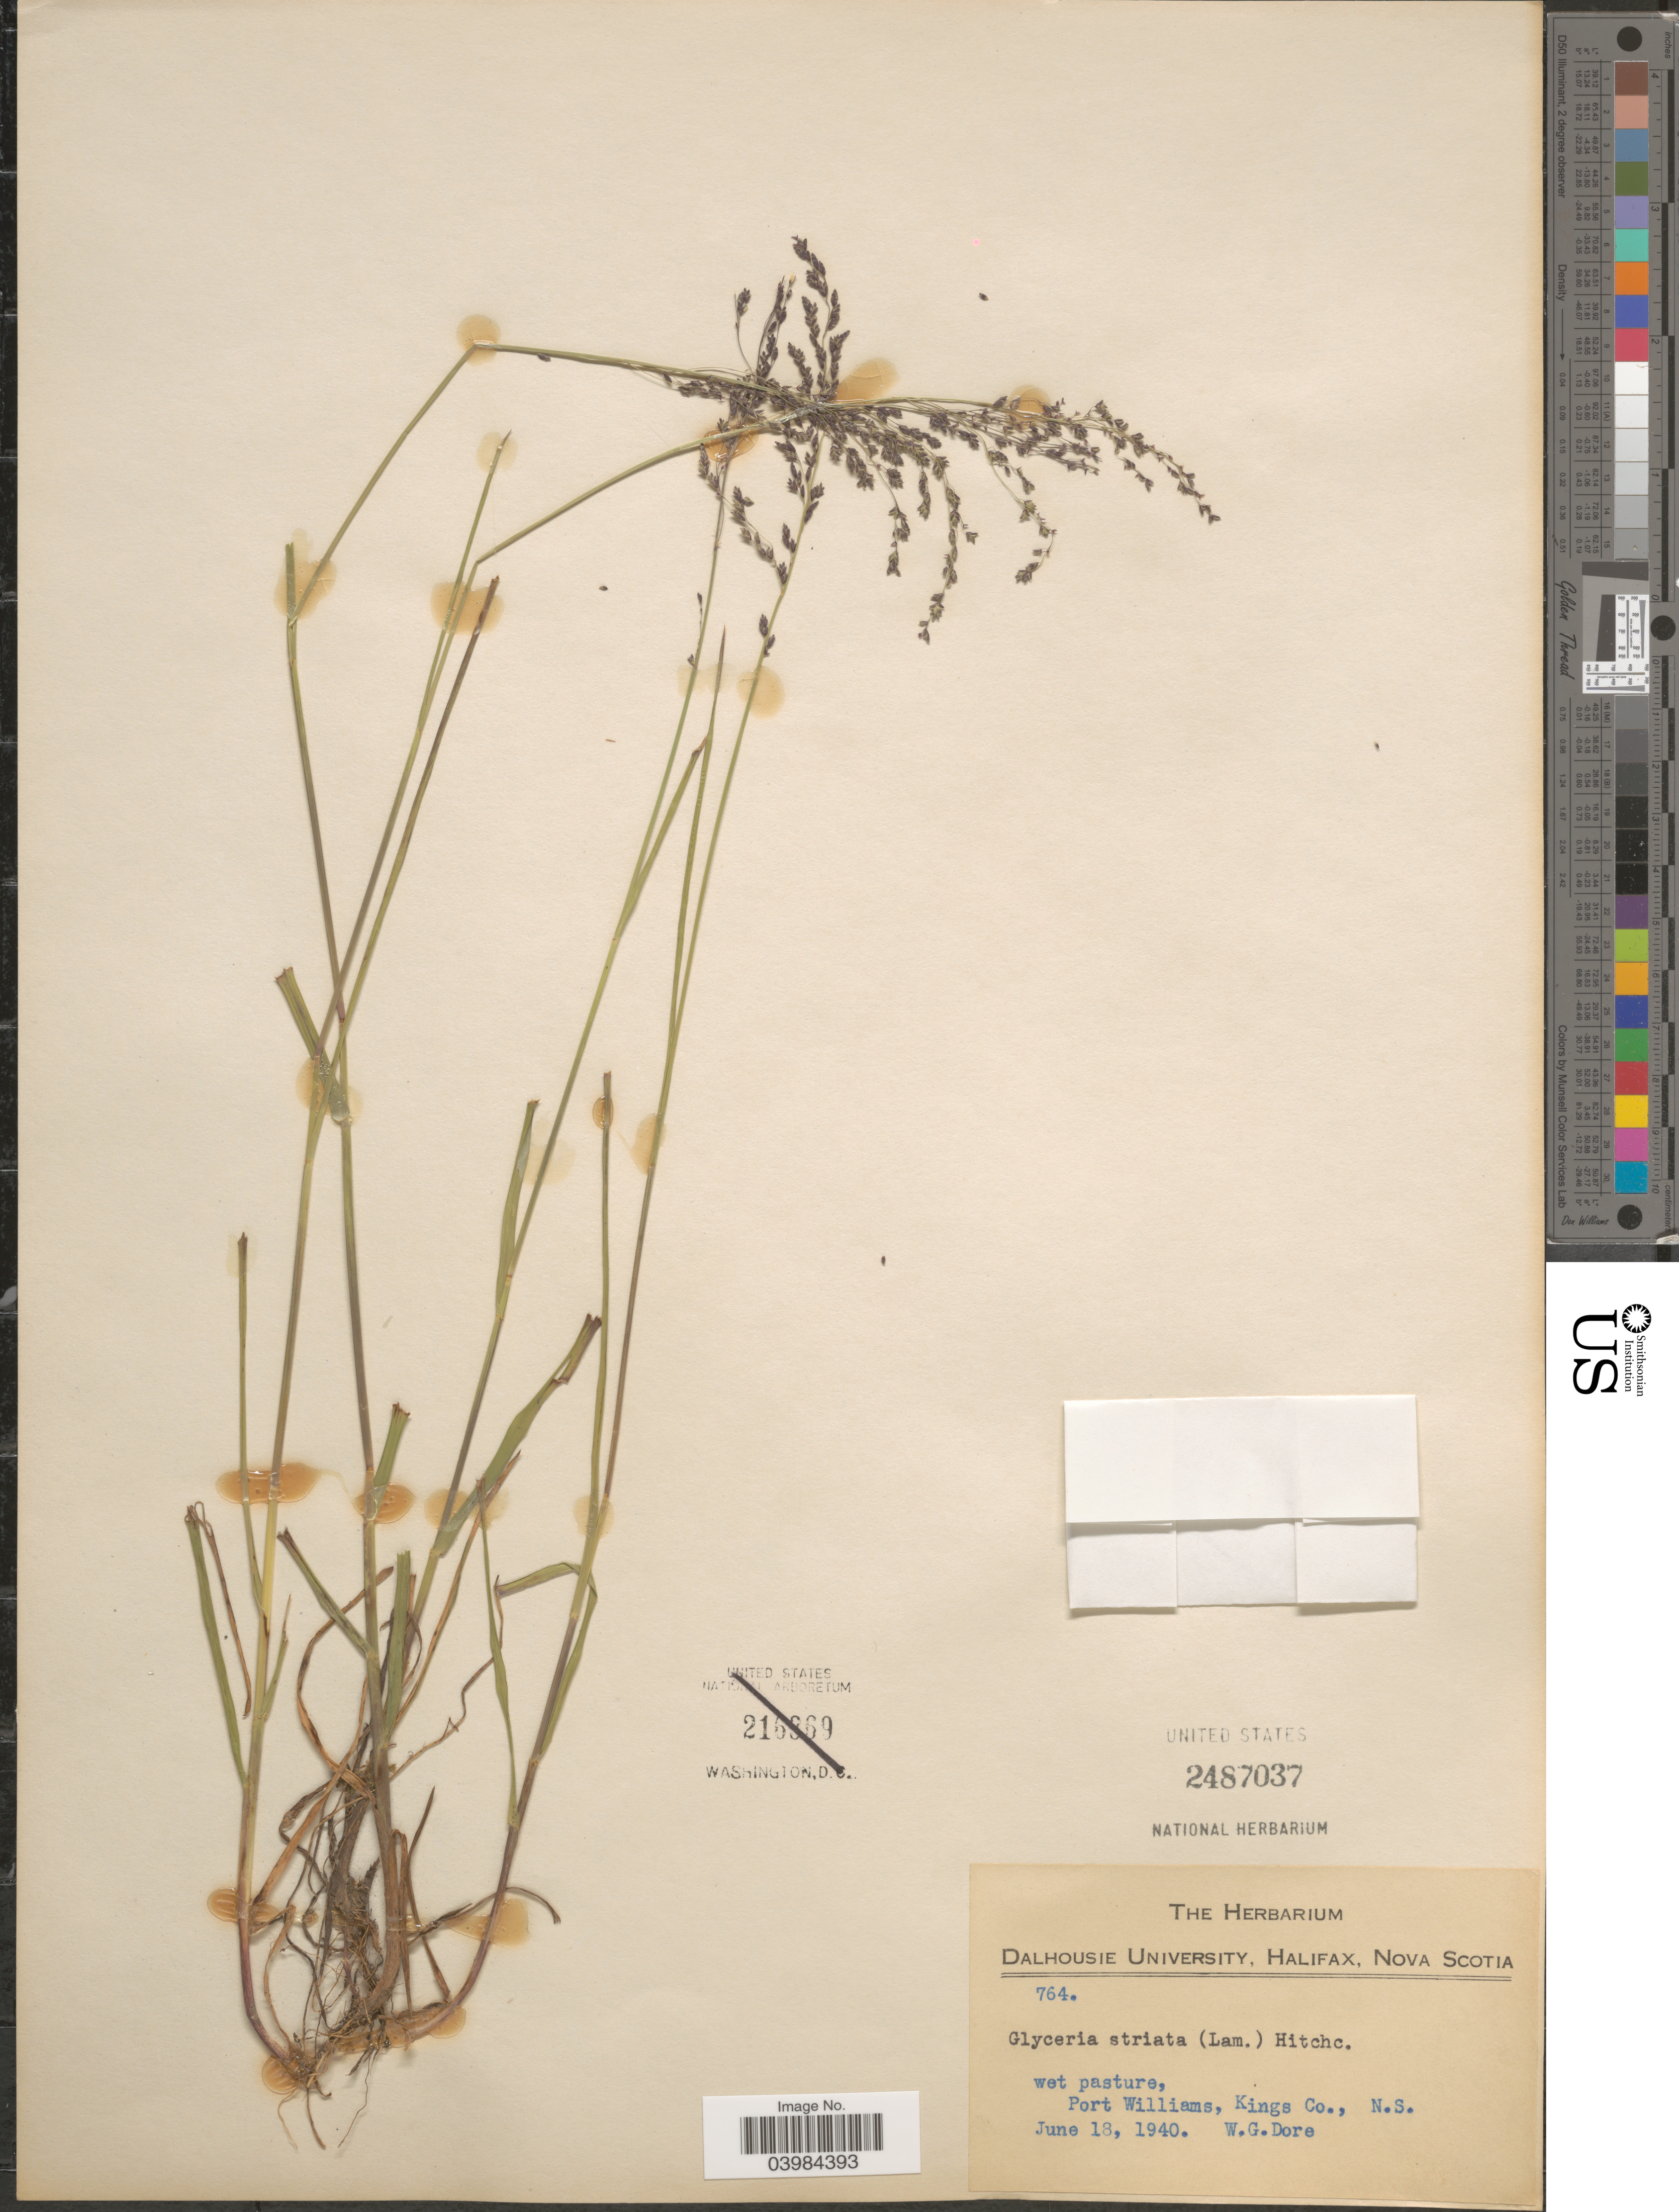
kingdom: Plantae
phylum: Tracheophyta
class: Liliopsida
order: Poales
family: Poaceae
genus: Glyceria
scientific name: Glyceria striata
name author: (Lam.) Hitchc.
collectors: W. Dore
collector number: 764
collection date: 1940-06-18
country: Canada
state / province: Nova Scotia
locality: Port Williams, Kings Co.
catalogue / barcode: US 2487037